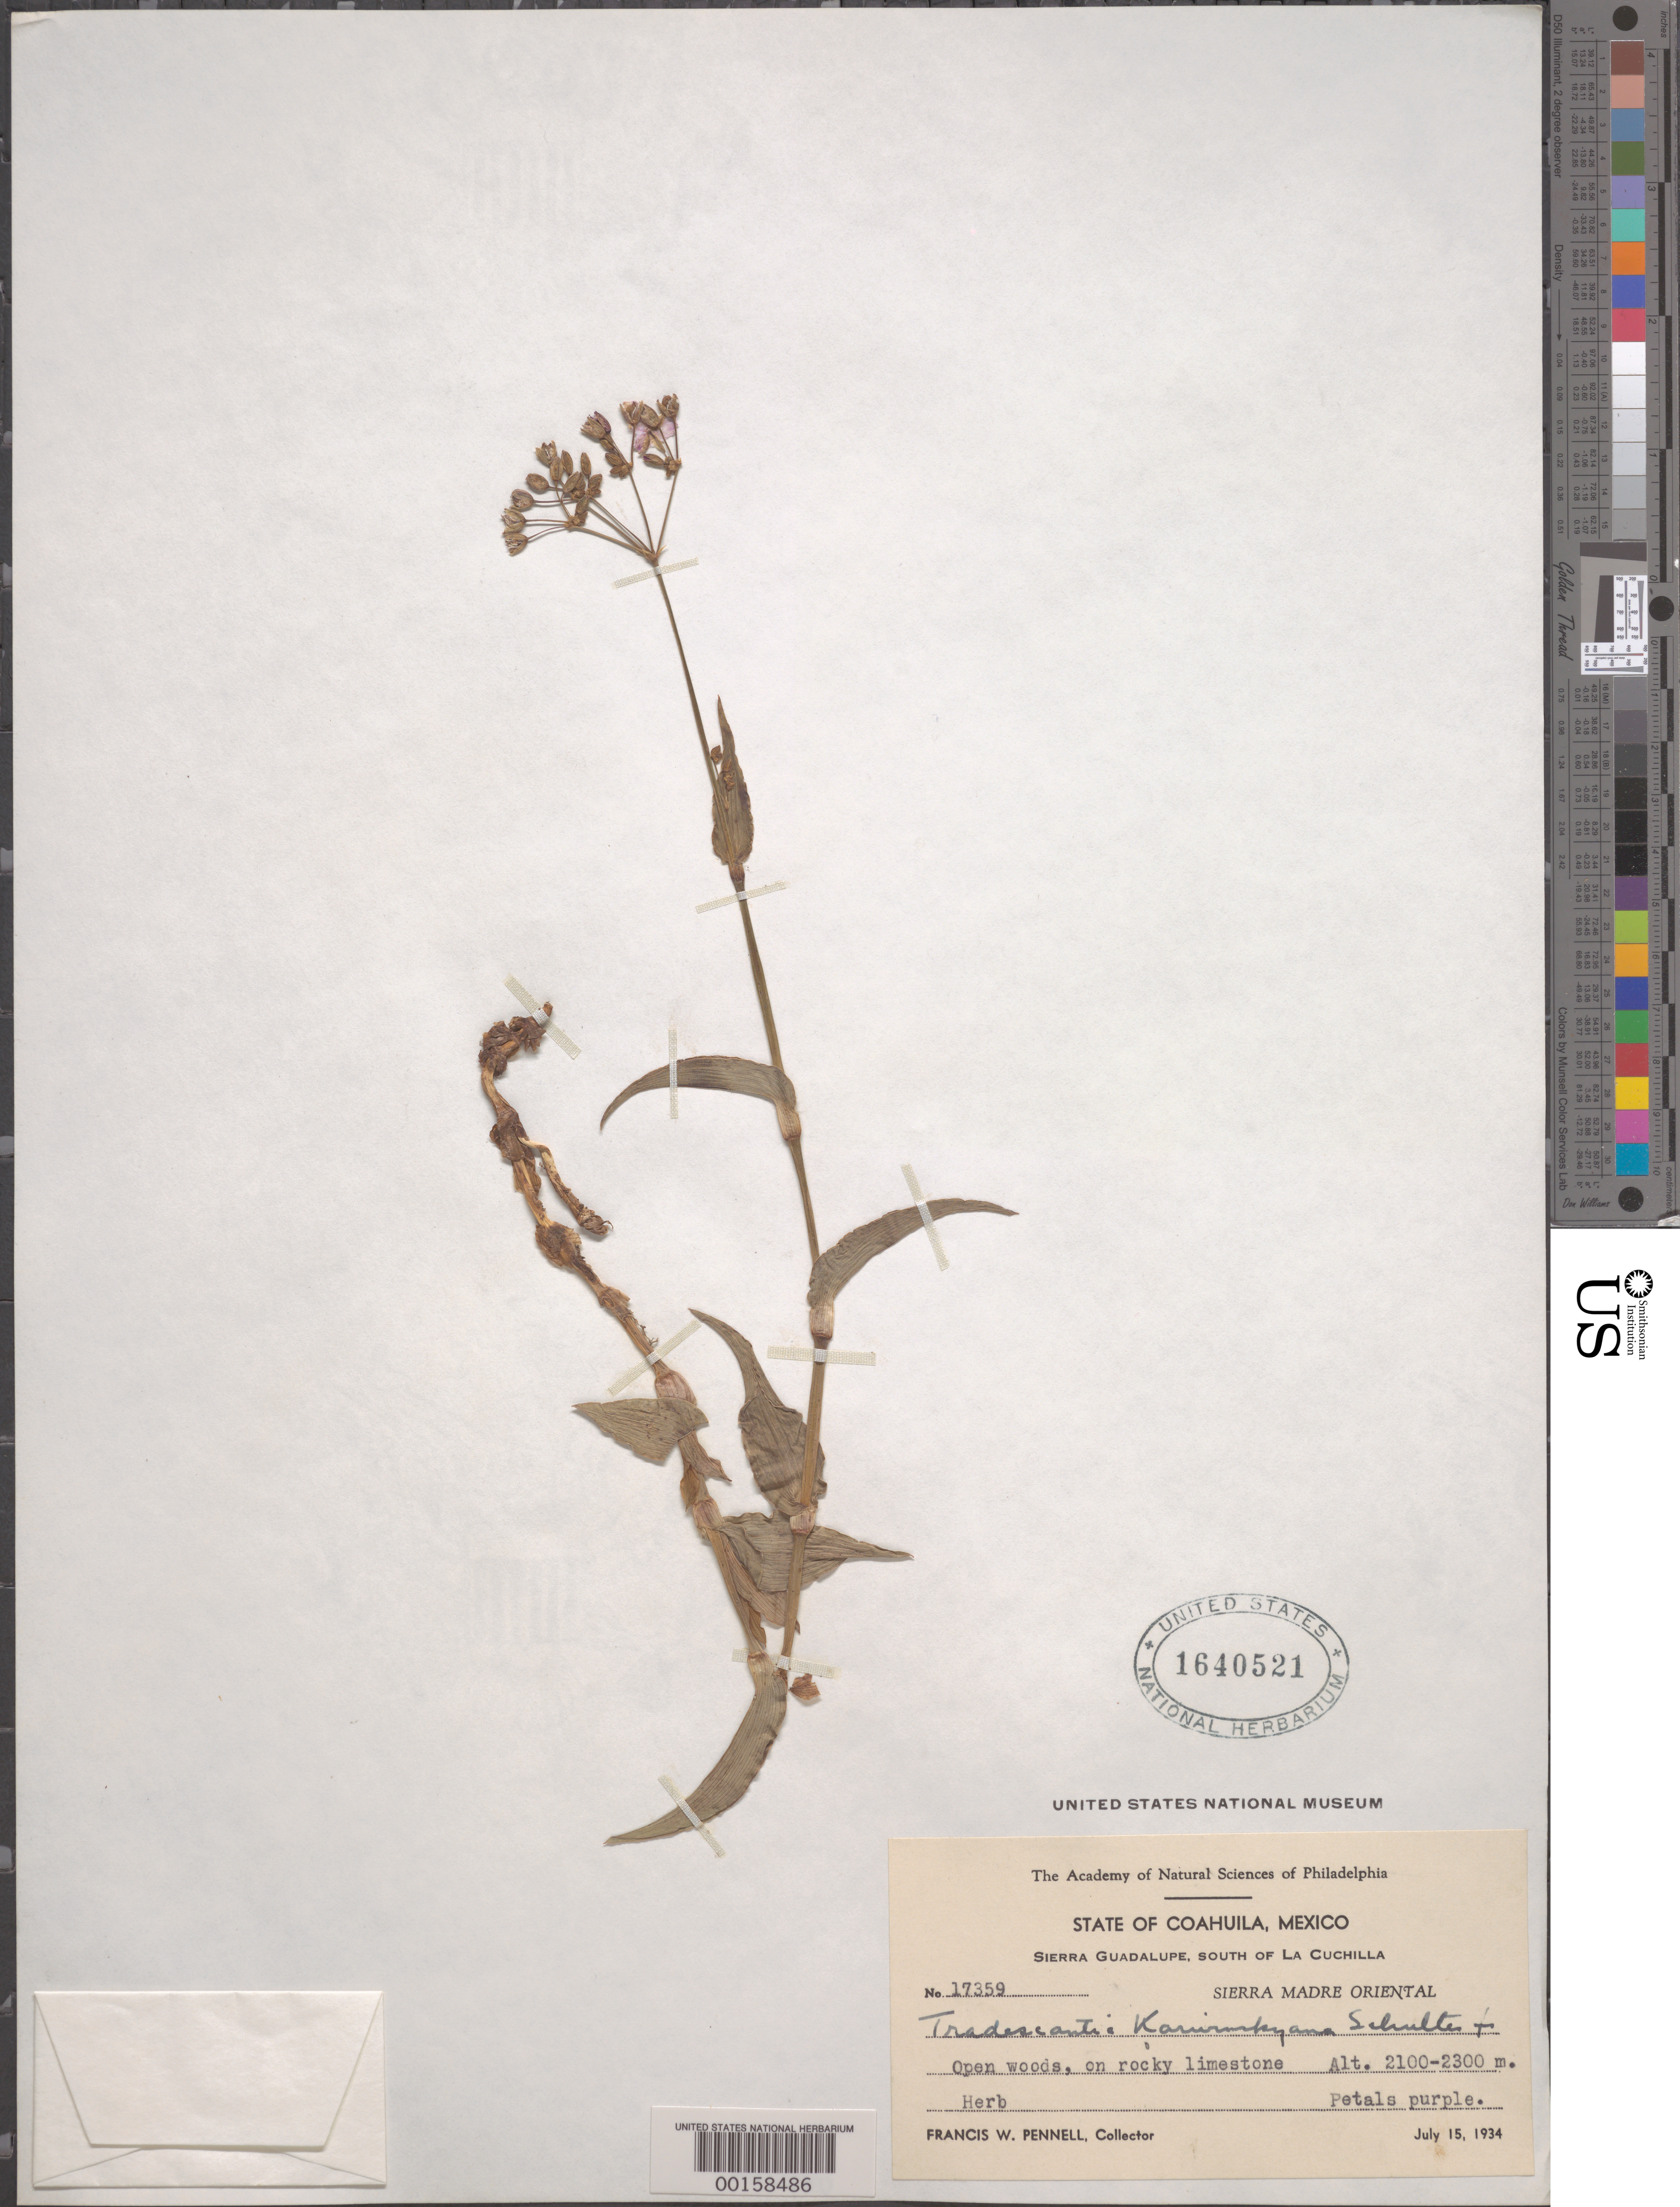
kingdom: Plantae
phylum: Tracheophyta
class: Liliopsida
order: Commelinales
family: Commelinaceae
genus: Gibasis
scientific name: Gibasis karwinskyana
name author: (Schult. & Schult. f.) Rohweder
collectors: F. W. Pennell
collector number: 17359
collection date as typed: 15 Jul 1934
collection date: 1934-07-15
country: Mexico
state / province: Coahuila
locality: Sierra Guadalupe, S of La Cuchilla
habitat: Open woods, rocky limestone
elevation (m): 2100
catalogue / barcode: US 1640521